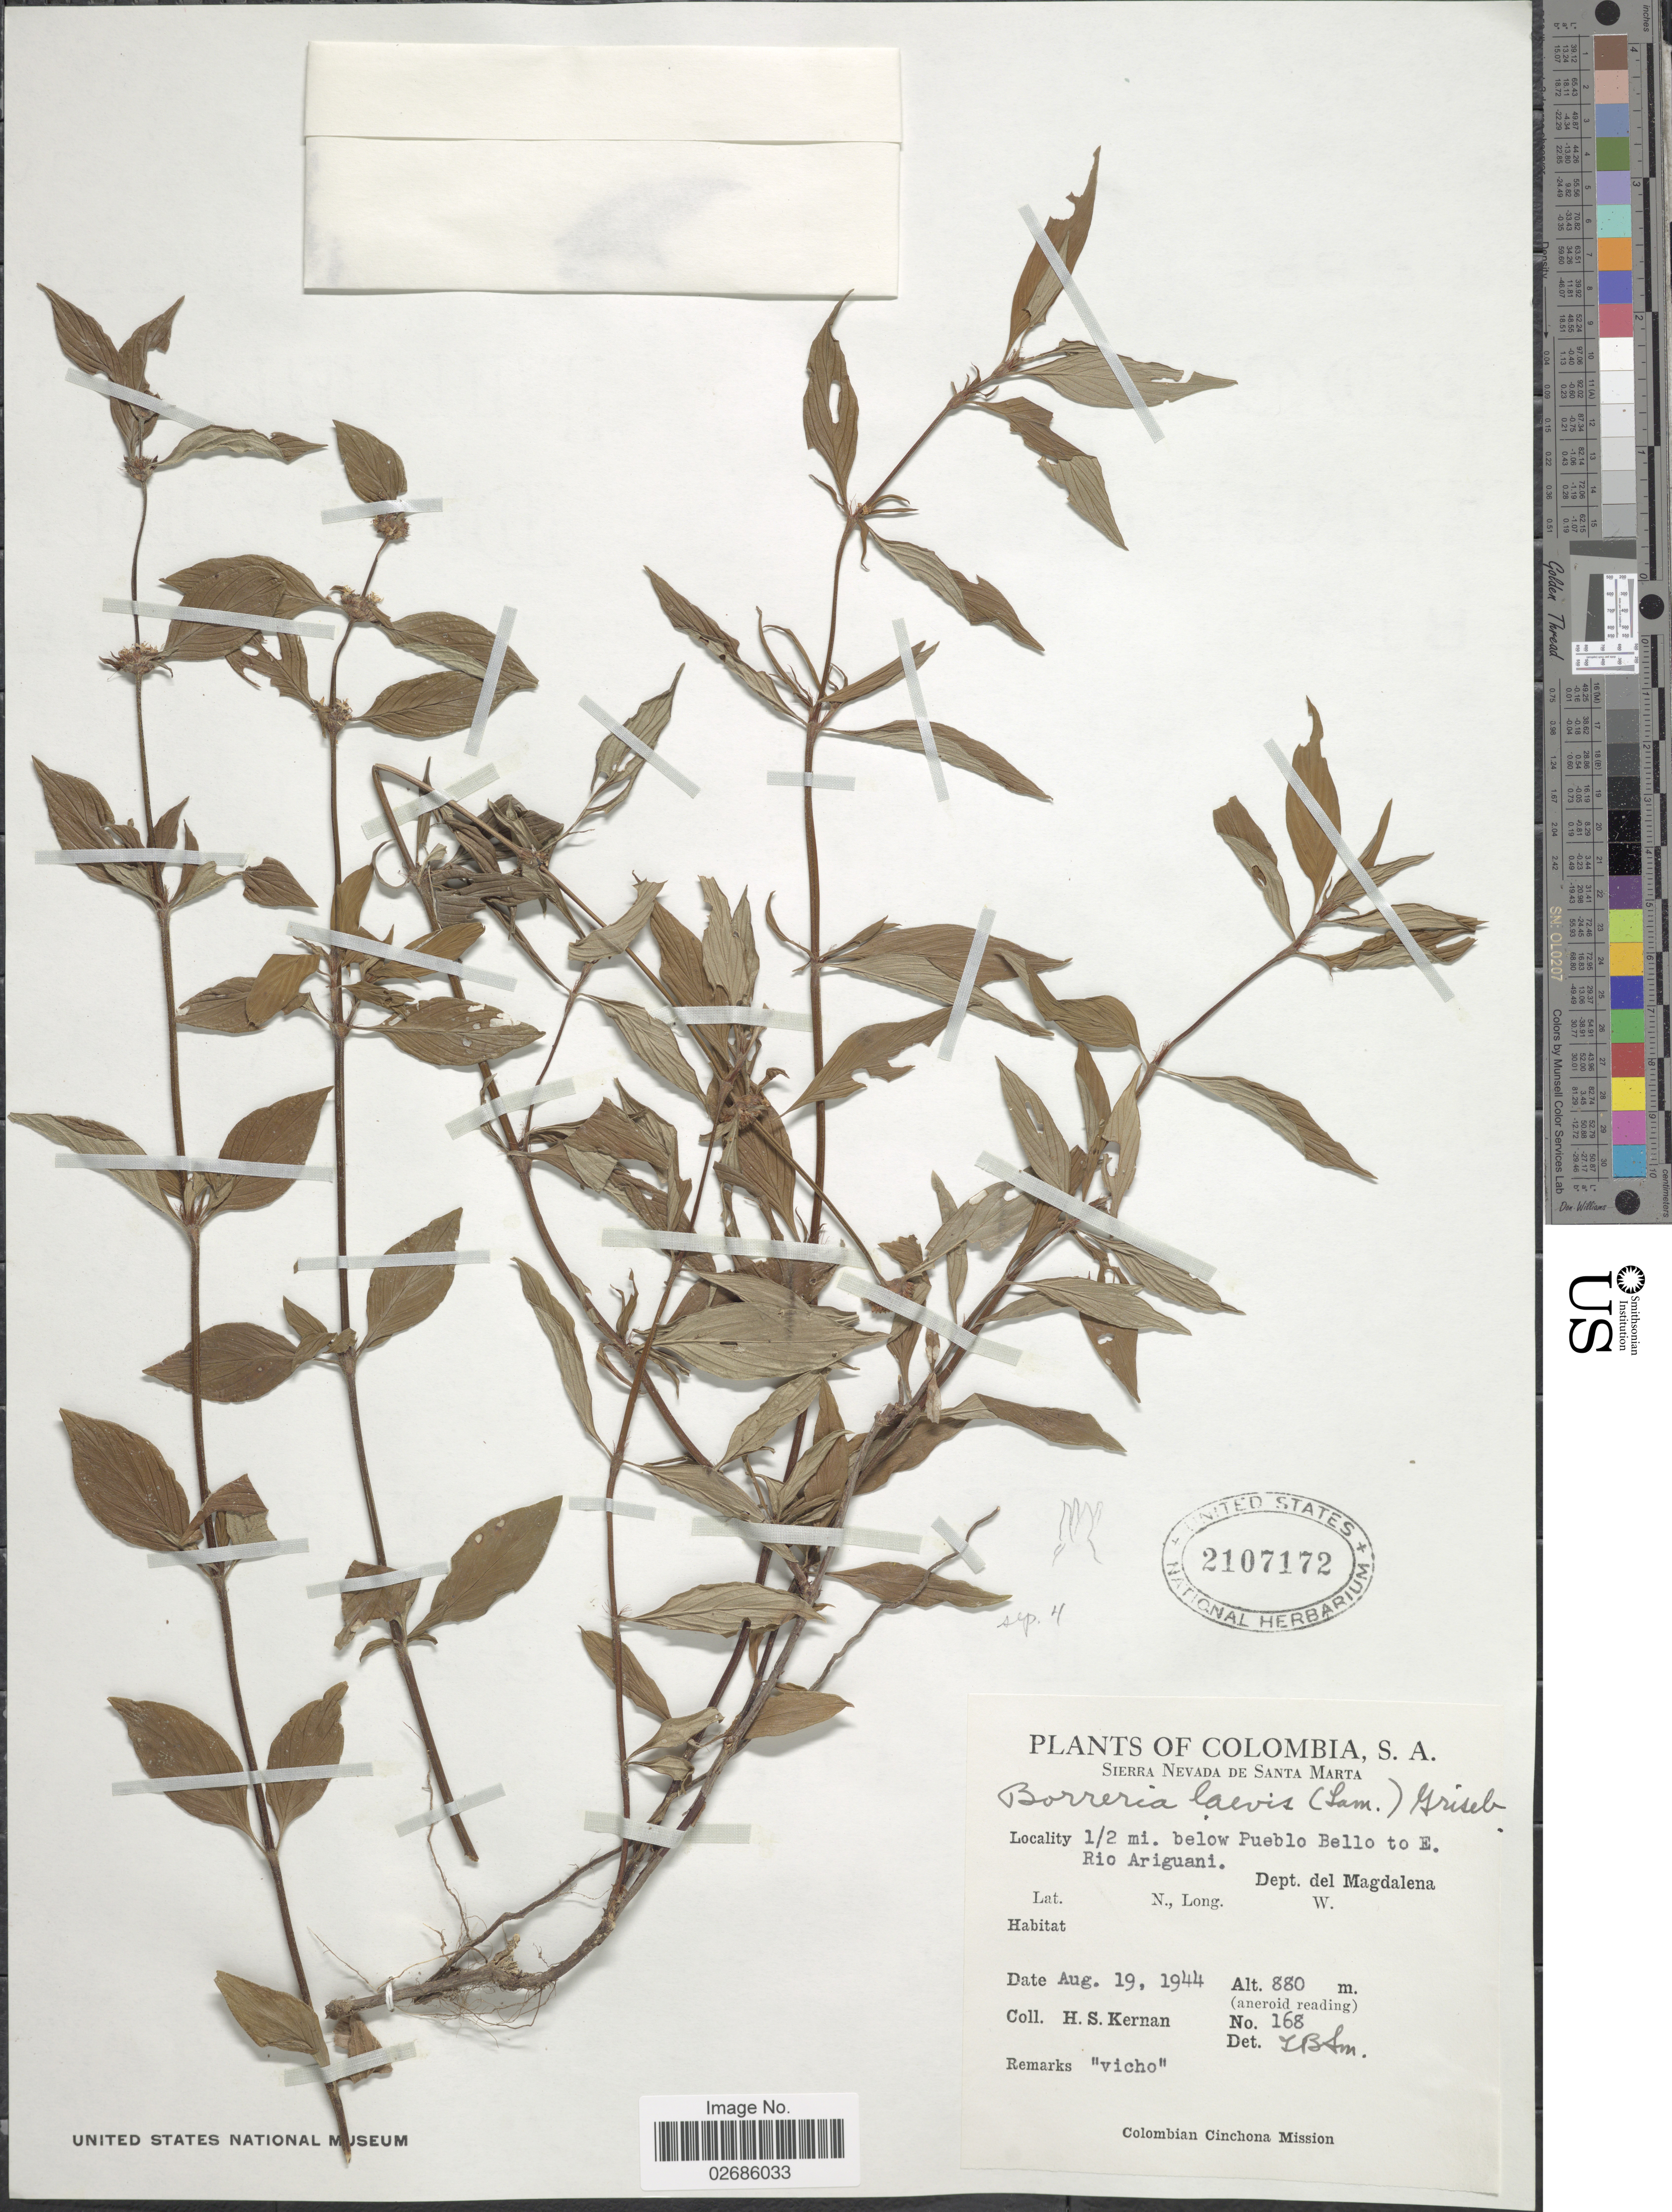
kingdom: Plantae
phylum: Tracheophyta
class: Magnoliopsida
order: Gentianales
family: Rubiaceae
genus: Borreria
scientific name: Borreria assurgens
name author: (Ruiz & Pav.) Griseb.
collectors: H. Kernan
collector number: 168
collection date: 1944-08-19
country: Colombia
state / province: Magdalena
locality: Sierra Nevada de Santa Marta. 1/2 mi. below Pueblo Bello to E. Rio Ariguani. Dept. del Magdalenda.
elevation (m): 880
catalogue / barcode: US 2107172